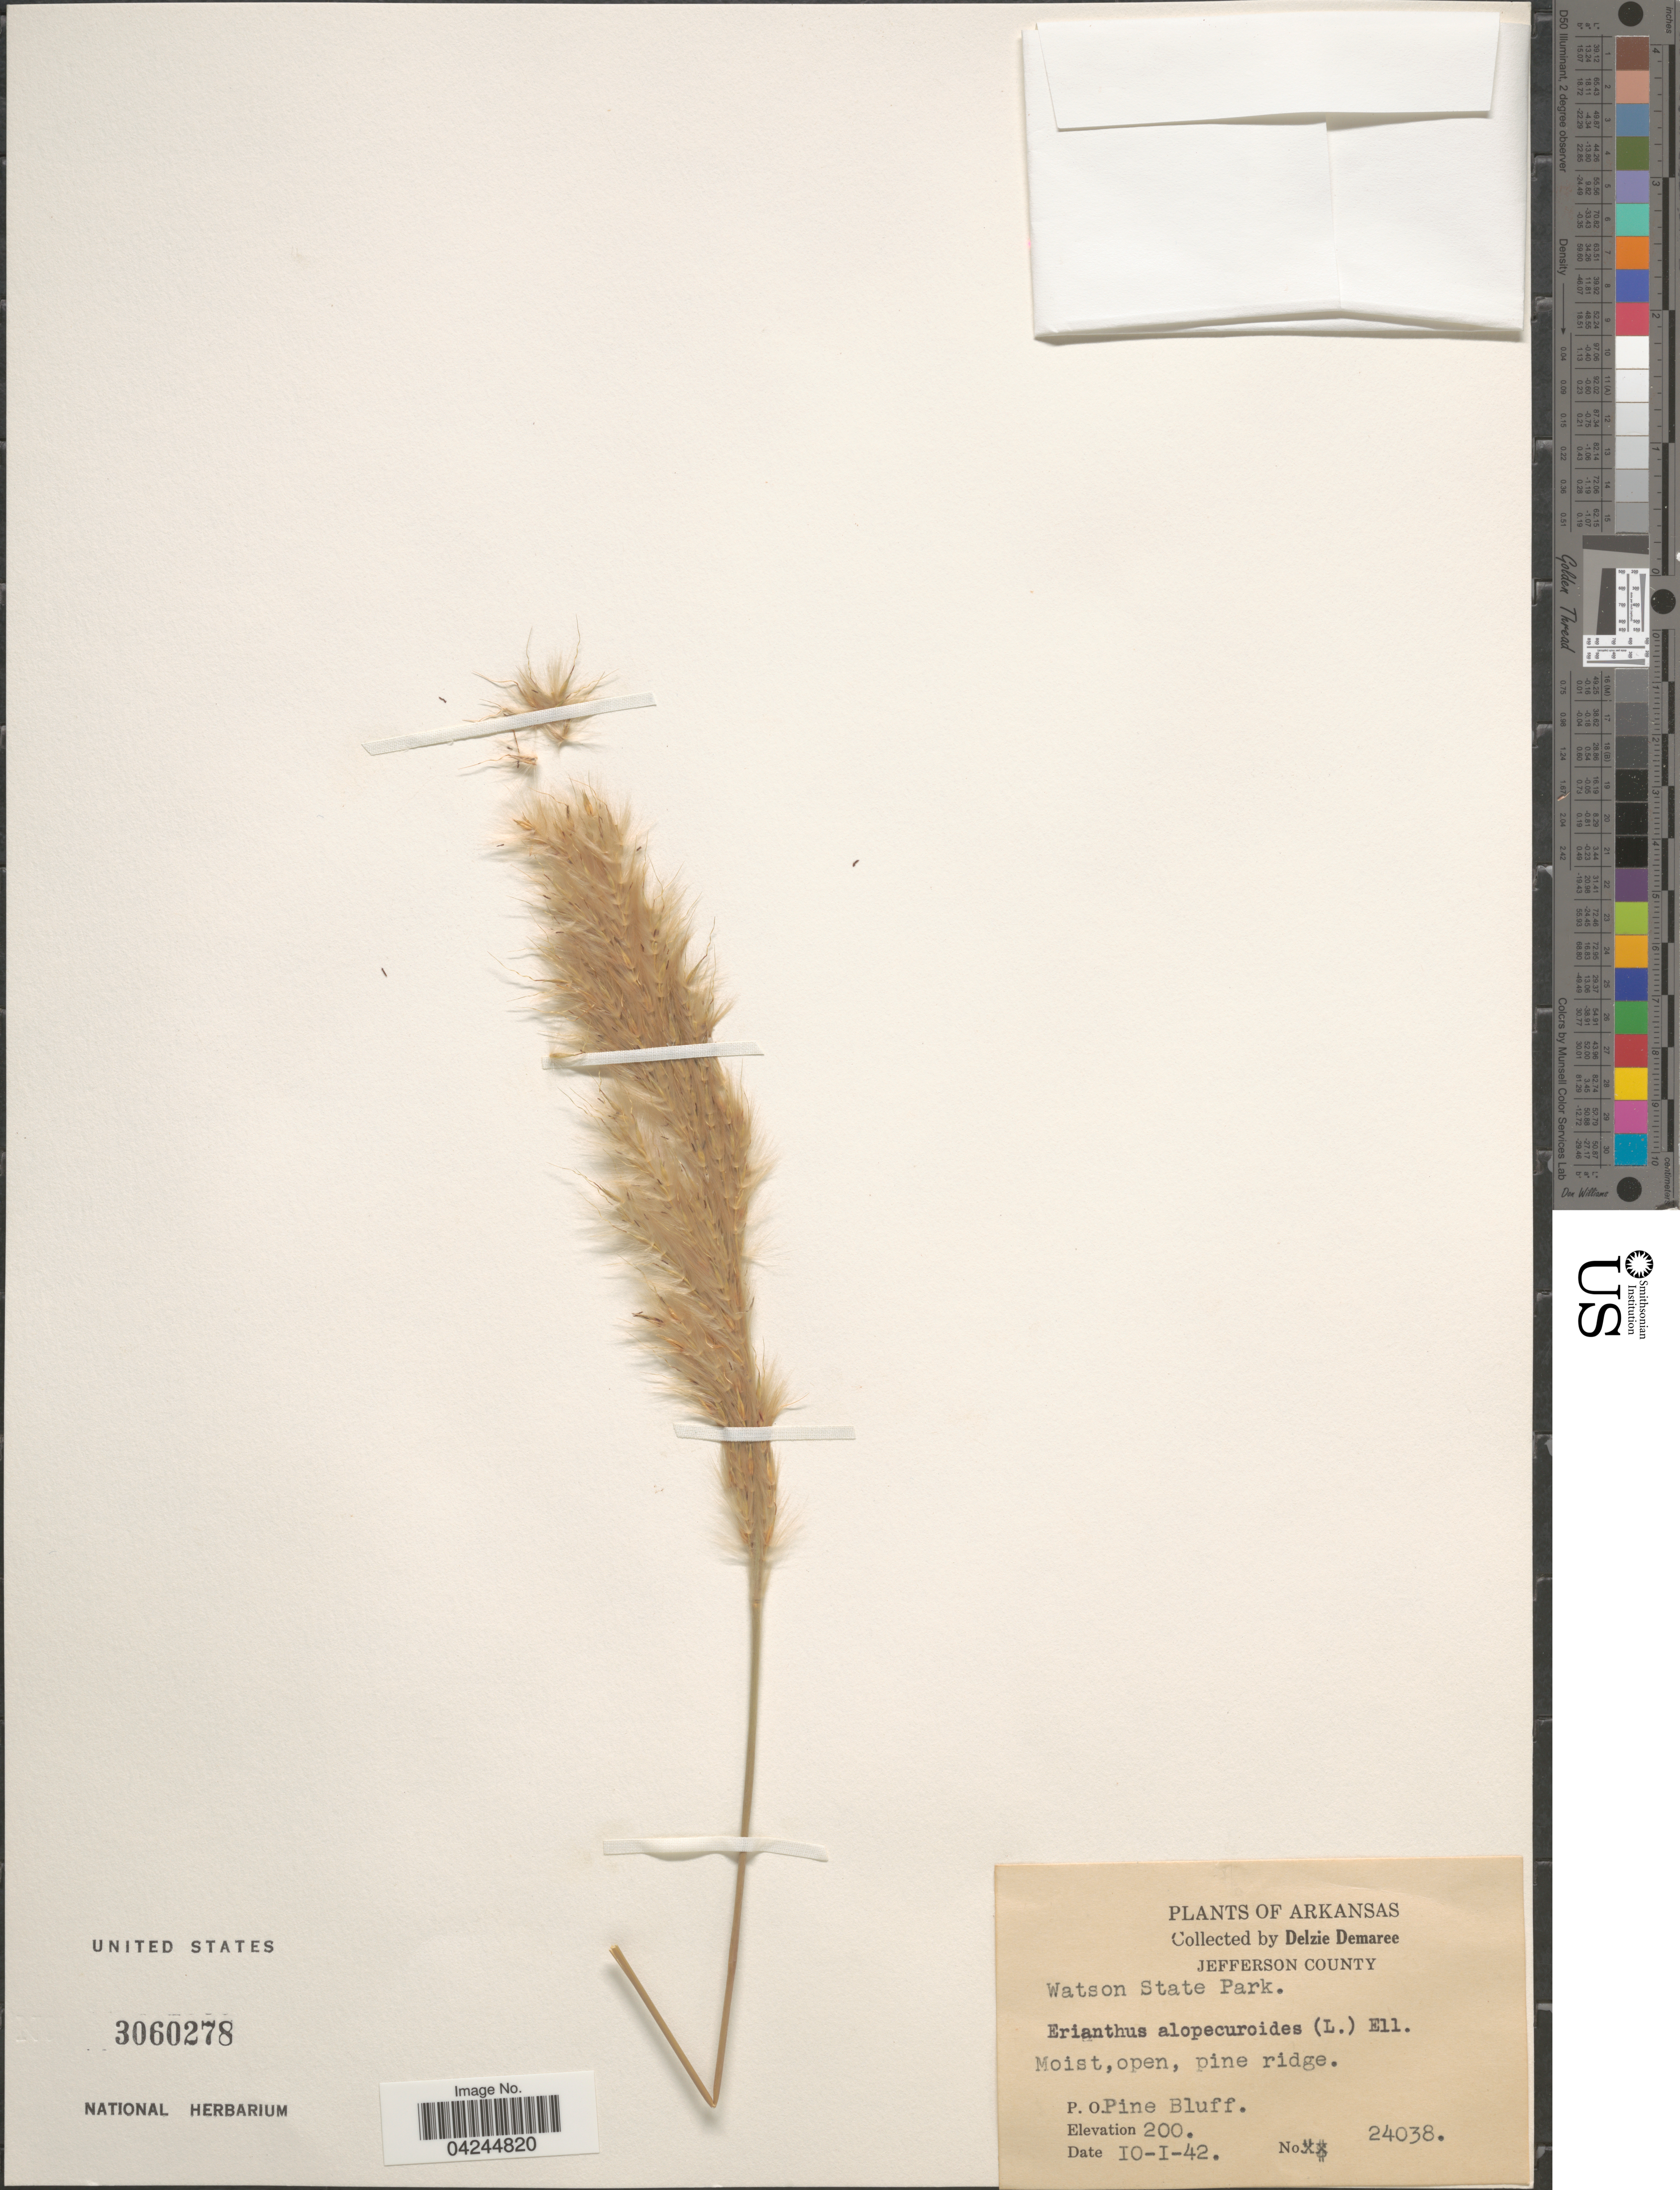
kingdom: Plantae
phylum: Tracheophyta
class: Liliopsida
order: Poales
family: Poaceae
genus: Erianthus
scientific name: Erianthus alopecuroides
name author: Elliott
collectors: D. Demaree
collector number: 24038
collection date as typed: Transcribed d/m/y: 10/1/42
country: United States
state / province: Arkansas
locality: Jefferson County. Watson State Park. Moist, open, pine ridge. P. O. Pine Bluff.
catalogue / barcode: US 3060278